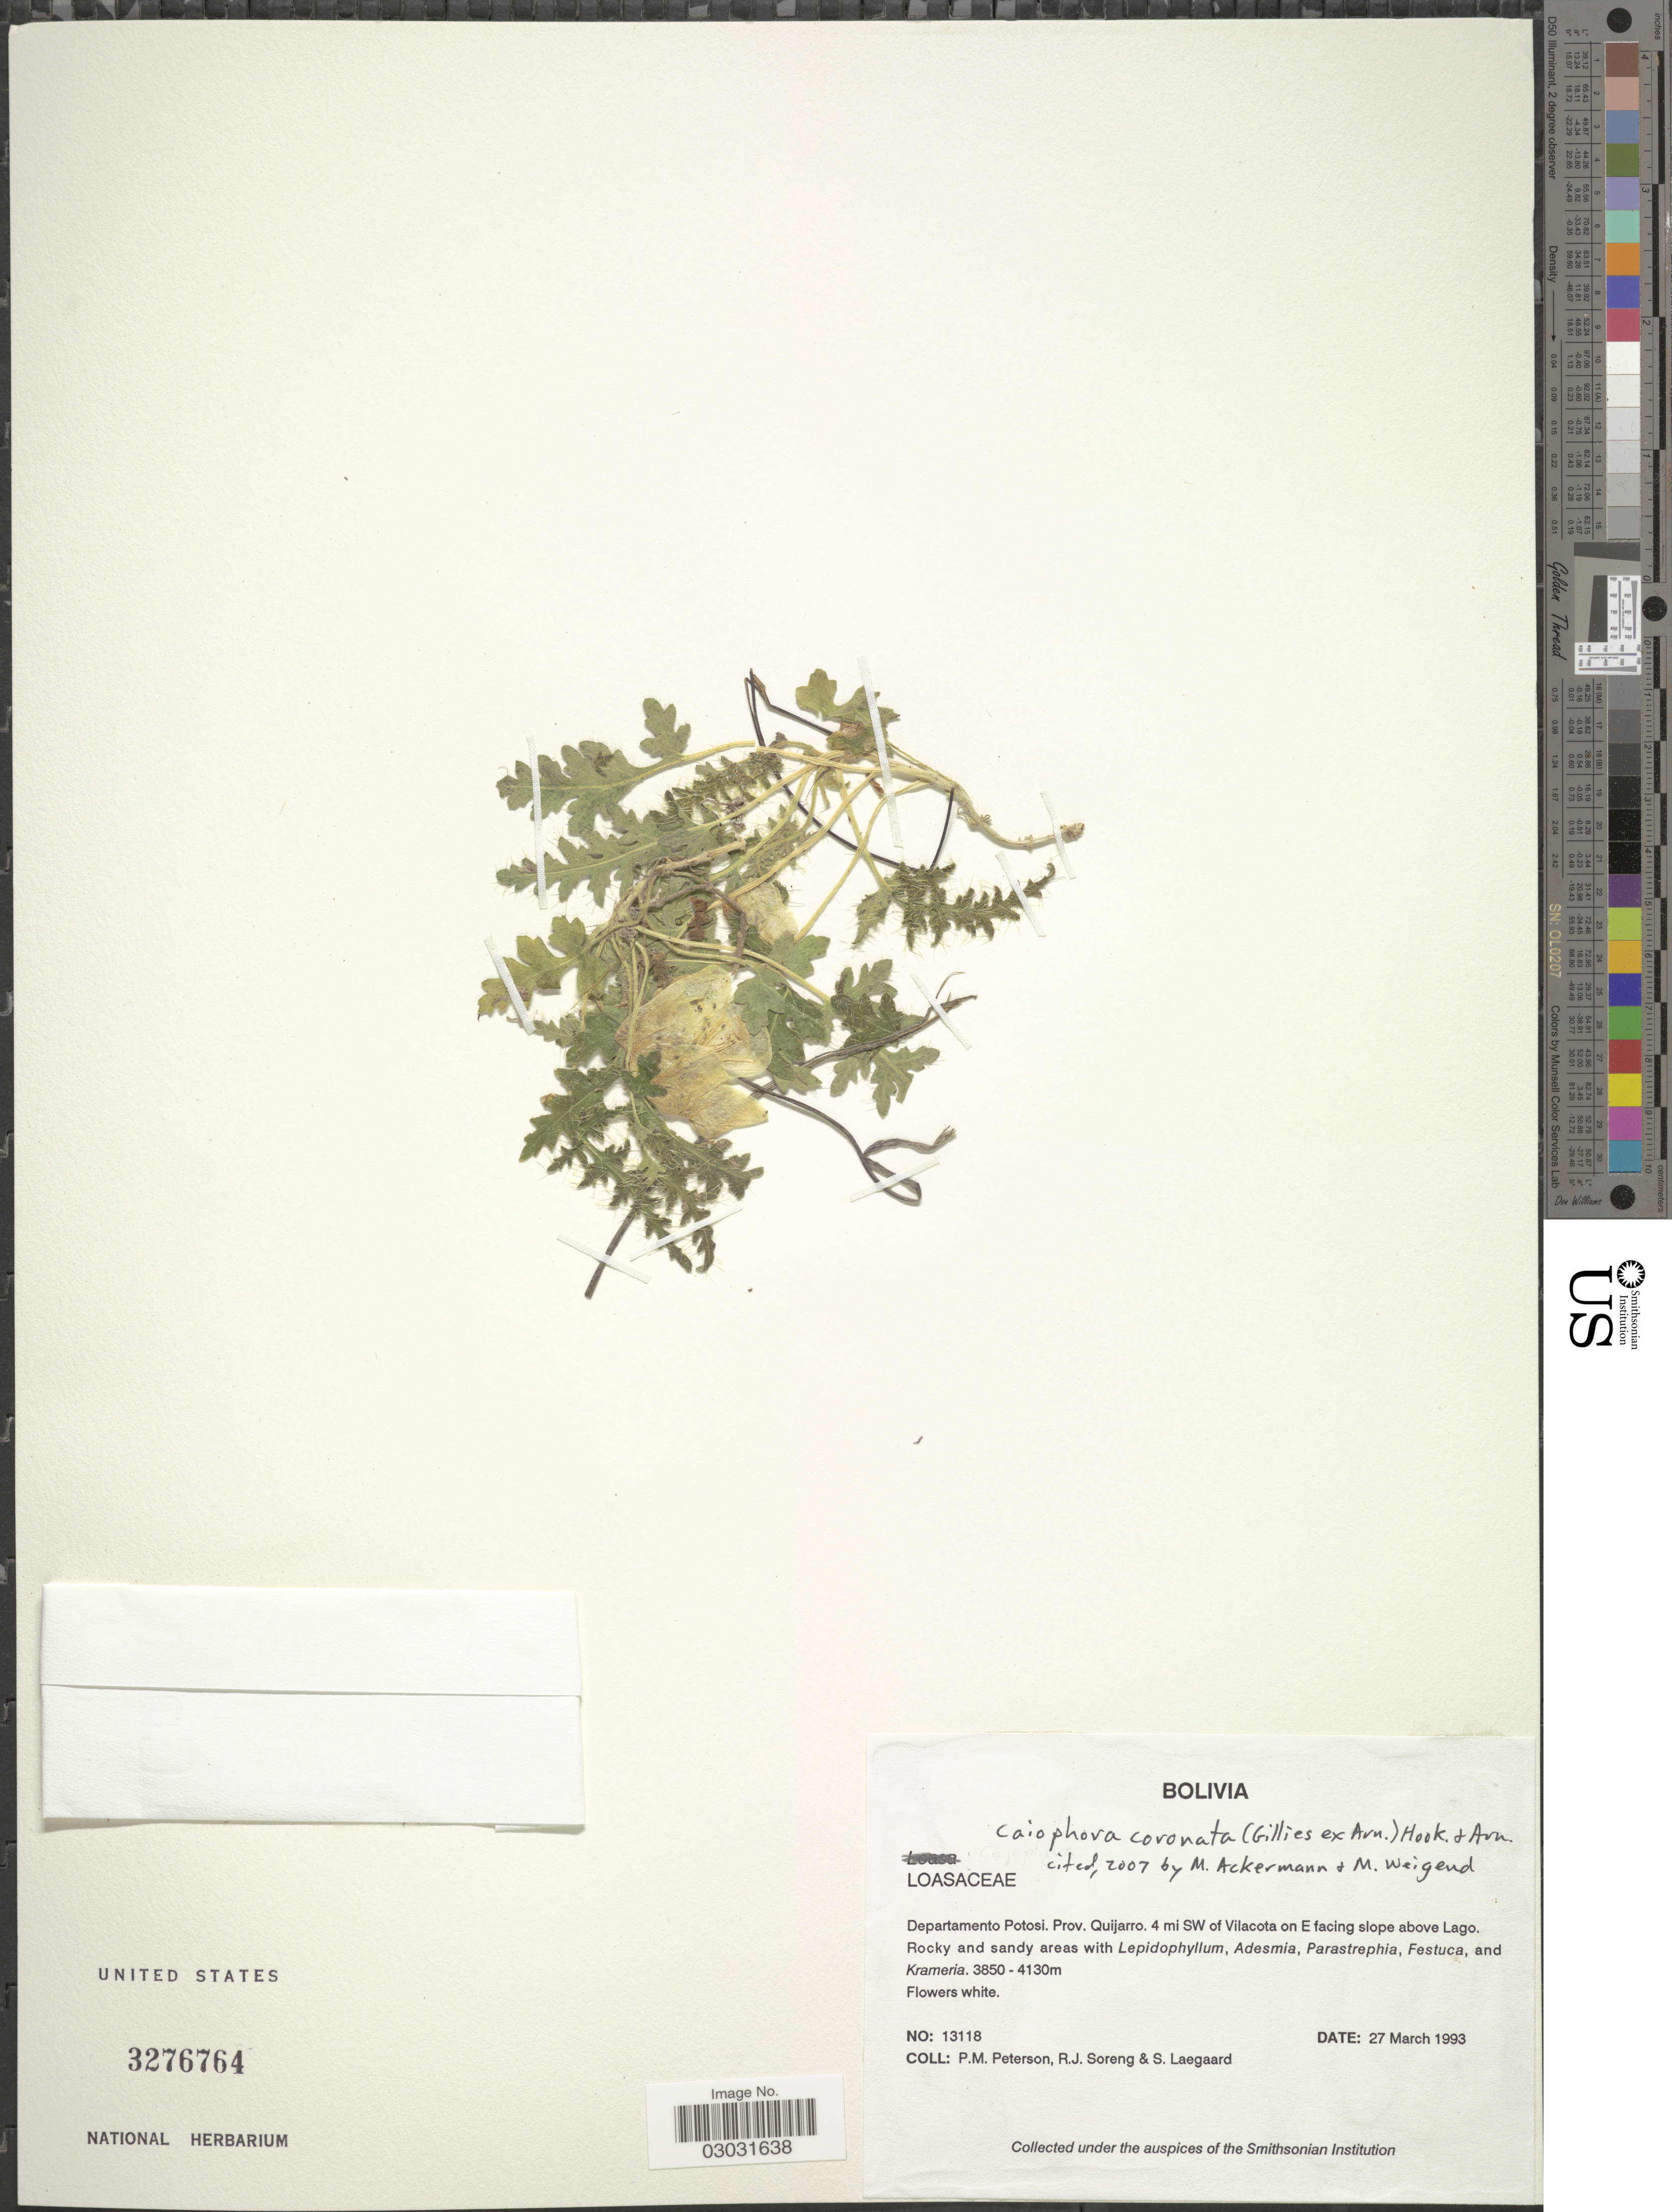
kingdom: Plantae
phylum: Tracheophyta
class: Magnoliopsida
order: Cornales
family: Loasaceae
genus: Caiophora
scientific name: Caiophora coronata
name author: (Gillies ex Arn.) Hook. & Arn.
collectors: P. M. Peterson, R. J. Soreng & S. Lægaard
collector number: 13118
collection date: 1993-03-27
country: Bolivia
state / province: Potosi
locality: Departamento Potosi. Prov. Quijarro. 4 mi. SW of Vilacota on E facing slope above Lago.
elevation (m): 3850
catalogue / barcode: US 3276764